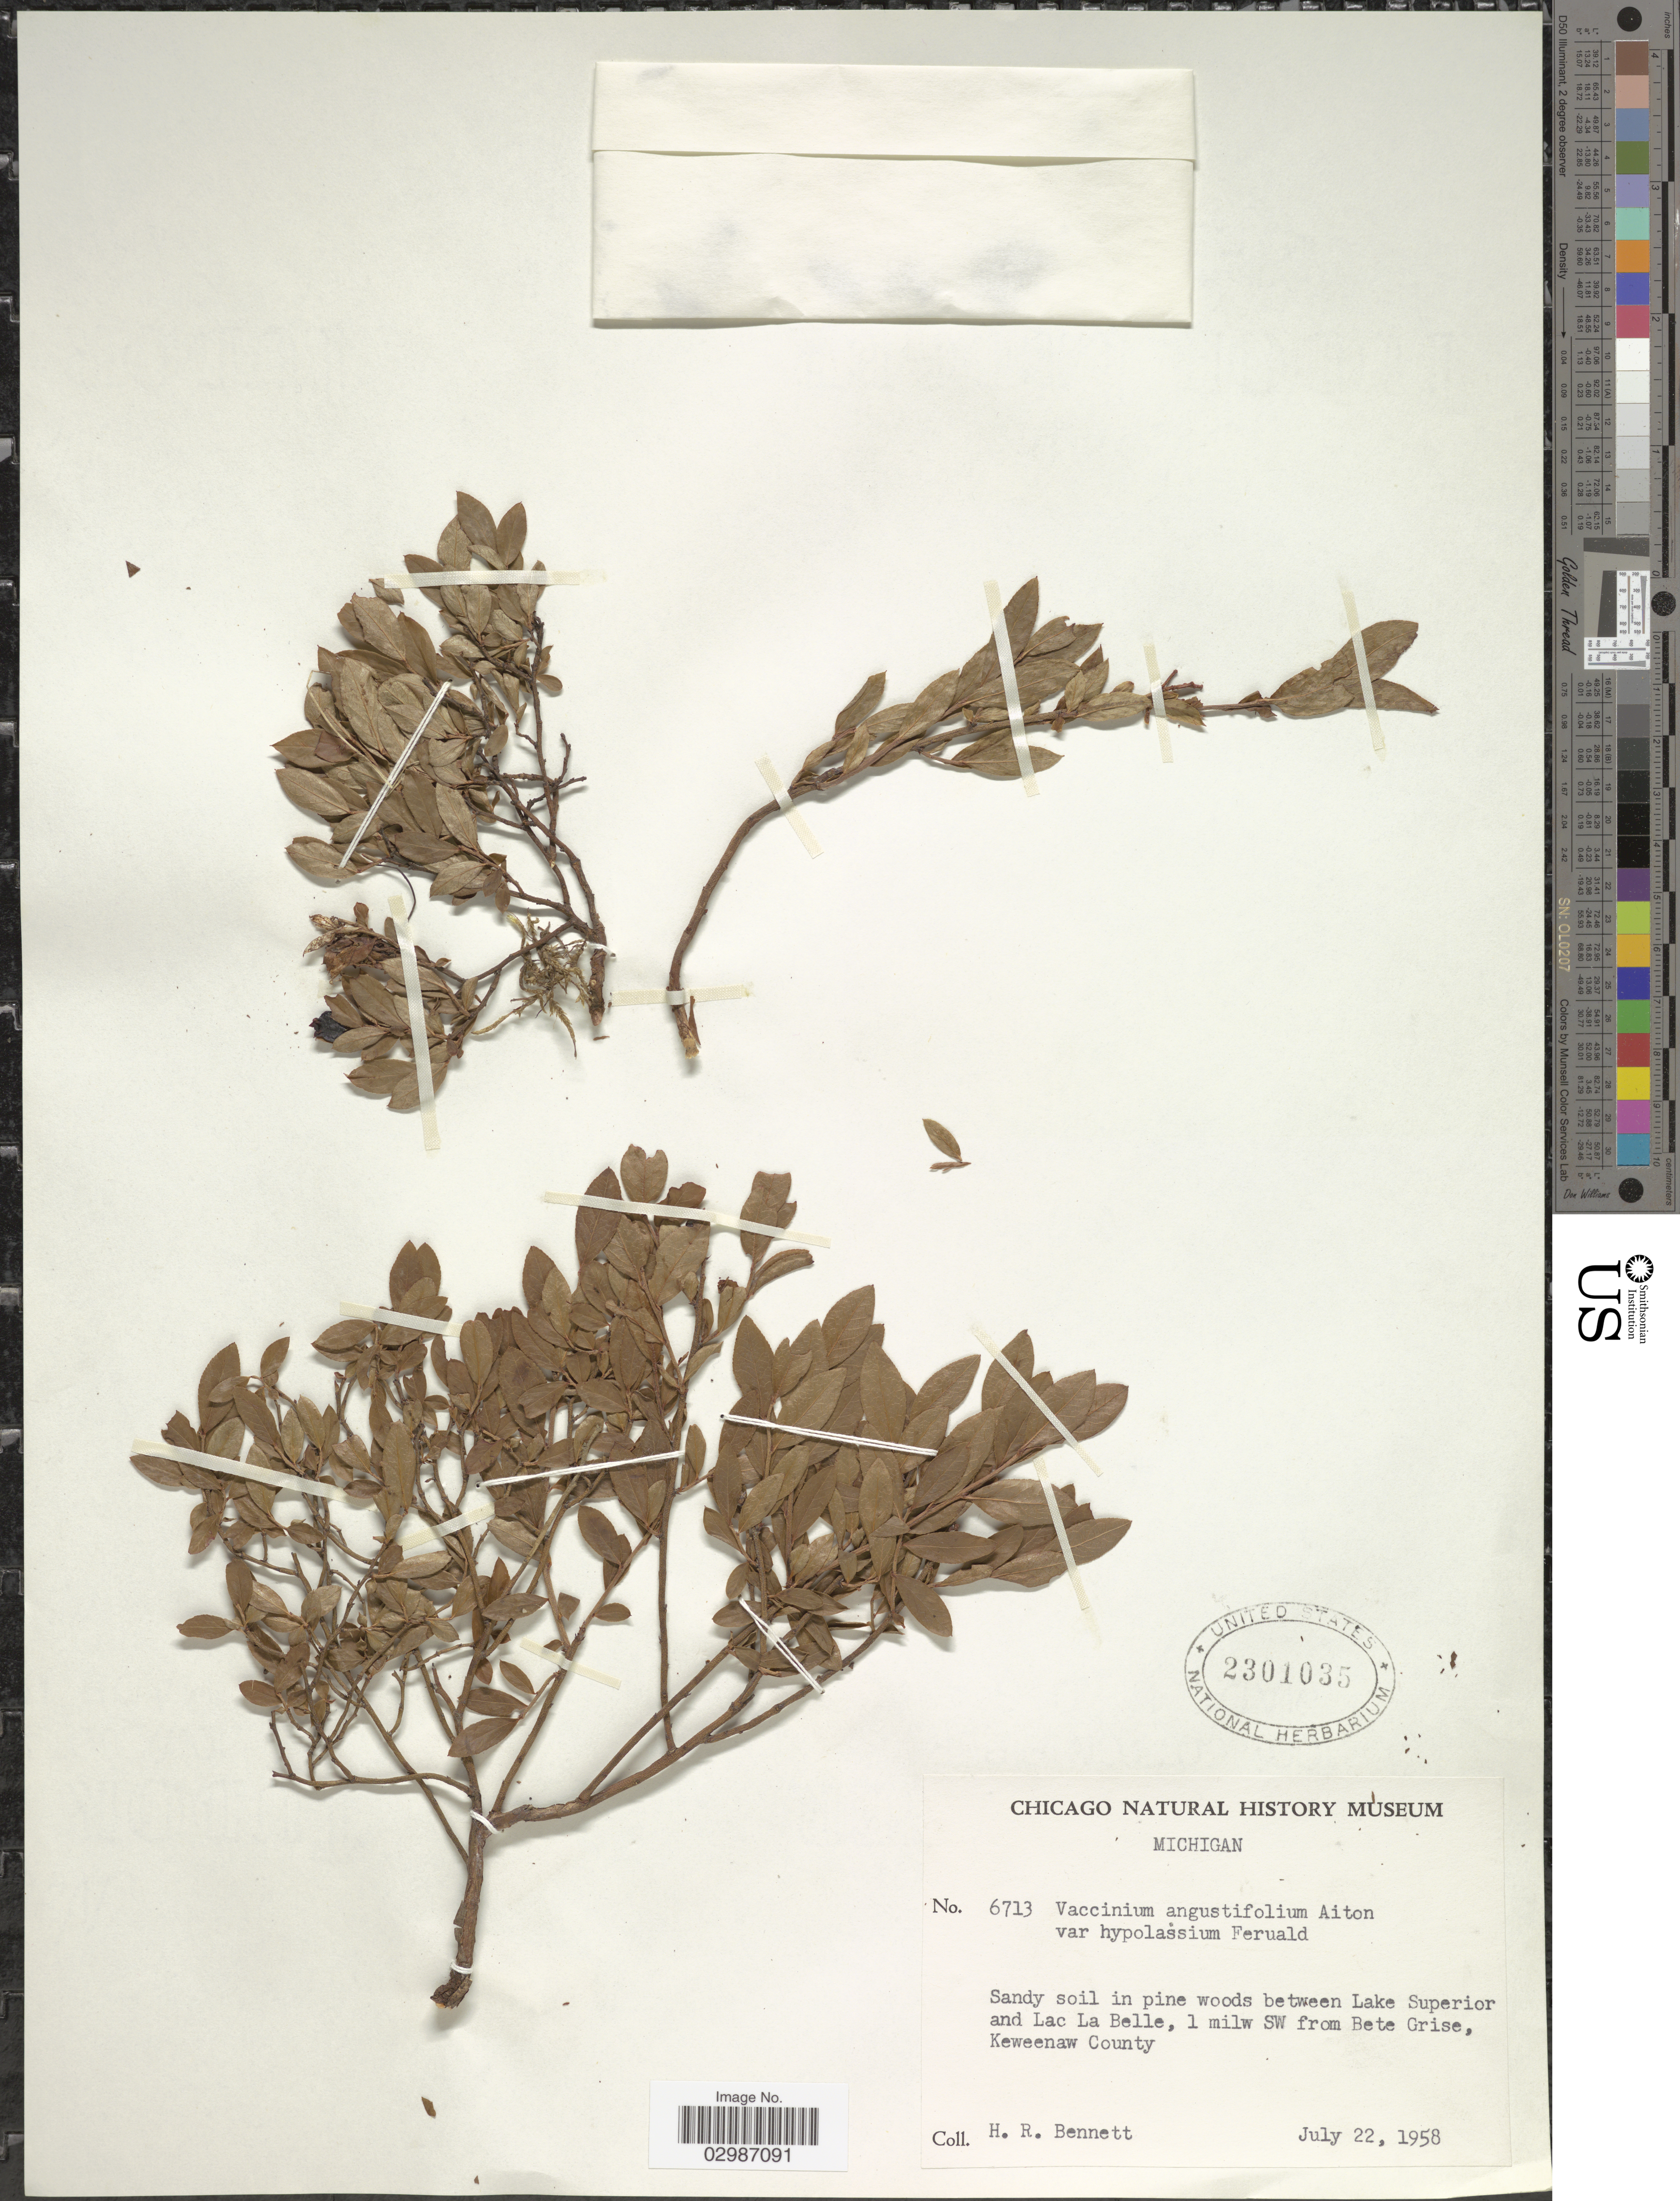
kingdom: Plantae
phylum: Tracheophyta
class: Magnoliopsida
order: Ericales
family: Ericaceae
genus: Vaccinium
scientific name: Vaccinium angustifolium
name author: Aiton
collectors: H. R. Bennett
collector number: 6713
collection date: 1958-07-22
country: United States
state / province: Michigan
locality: Sandy soil in pine woods between Lake Superior and Lac La Belle, 1 milw SW from Bete Grise, Keweenaw County.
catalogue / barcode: US 2301035